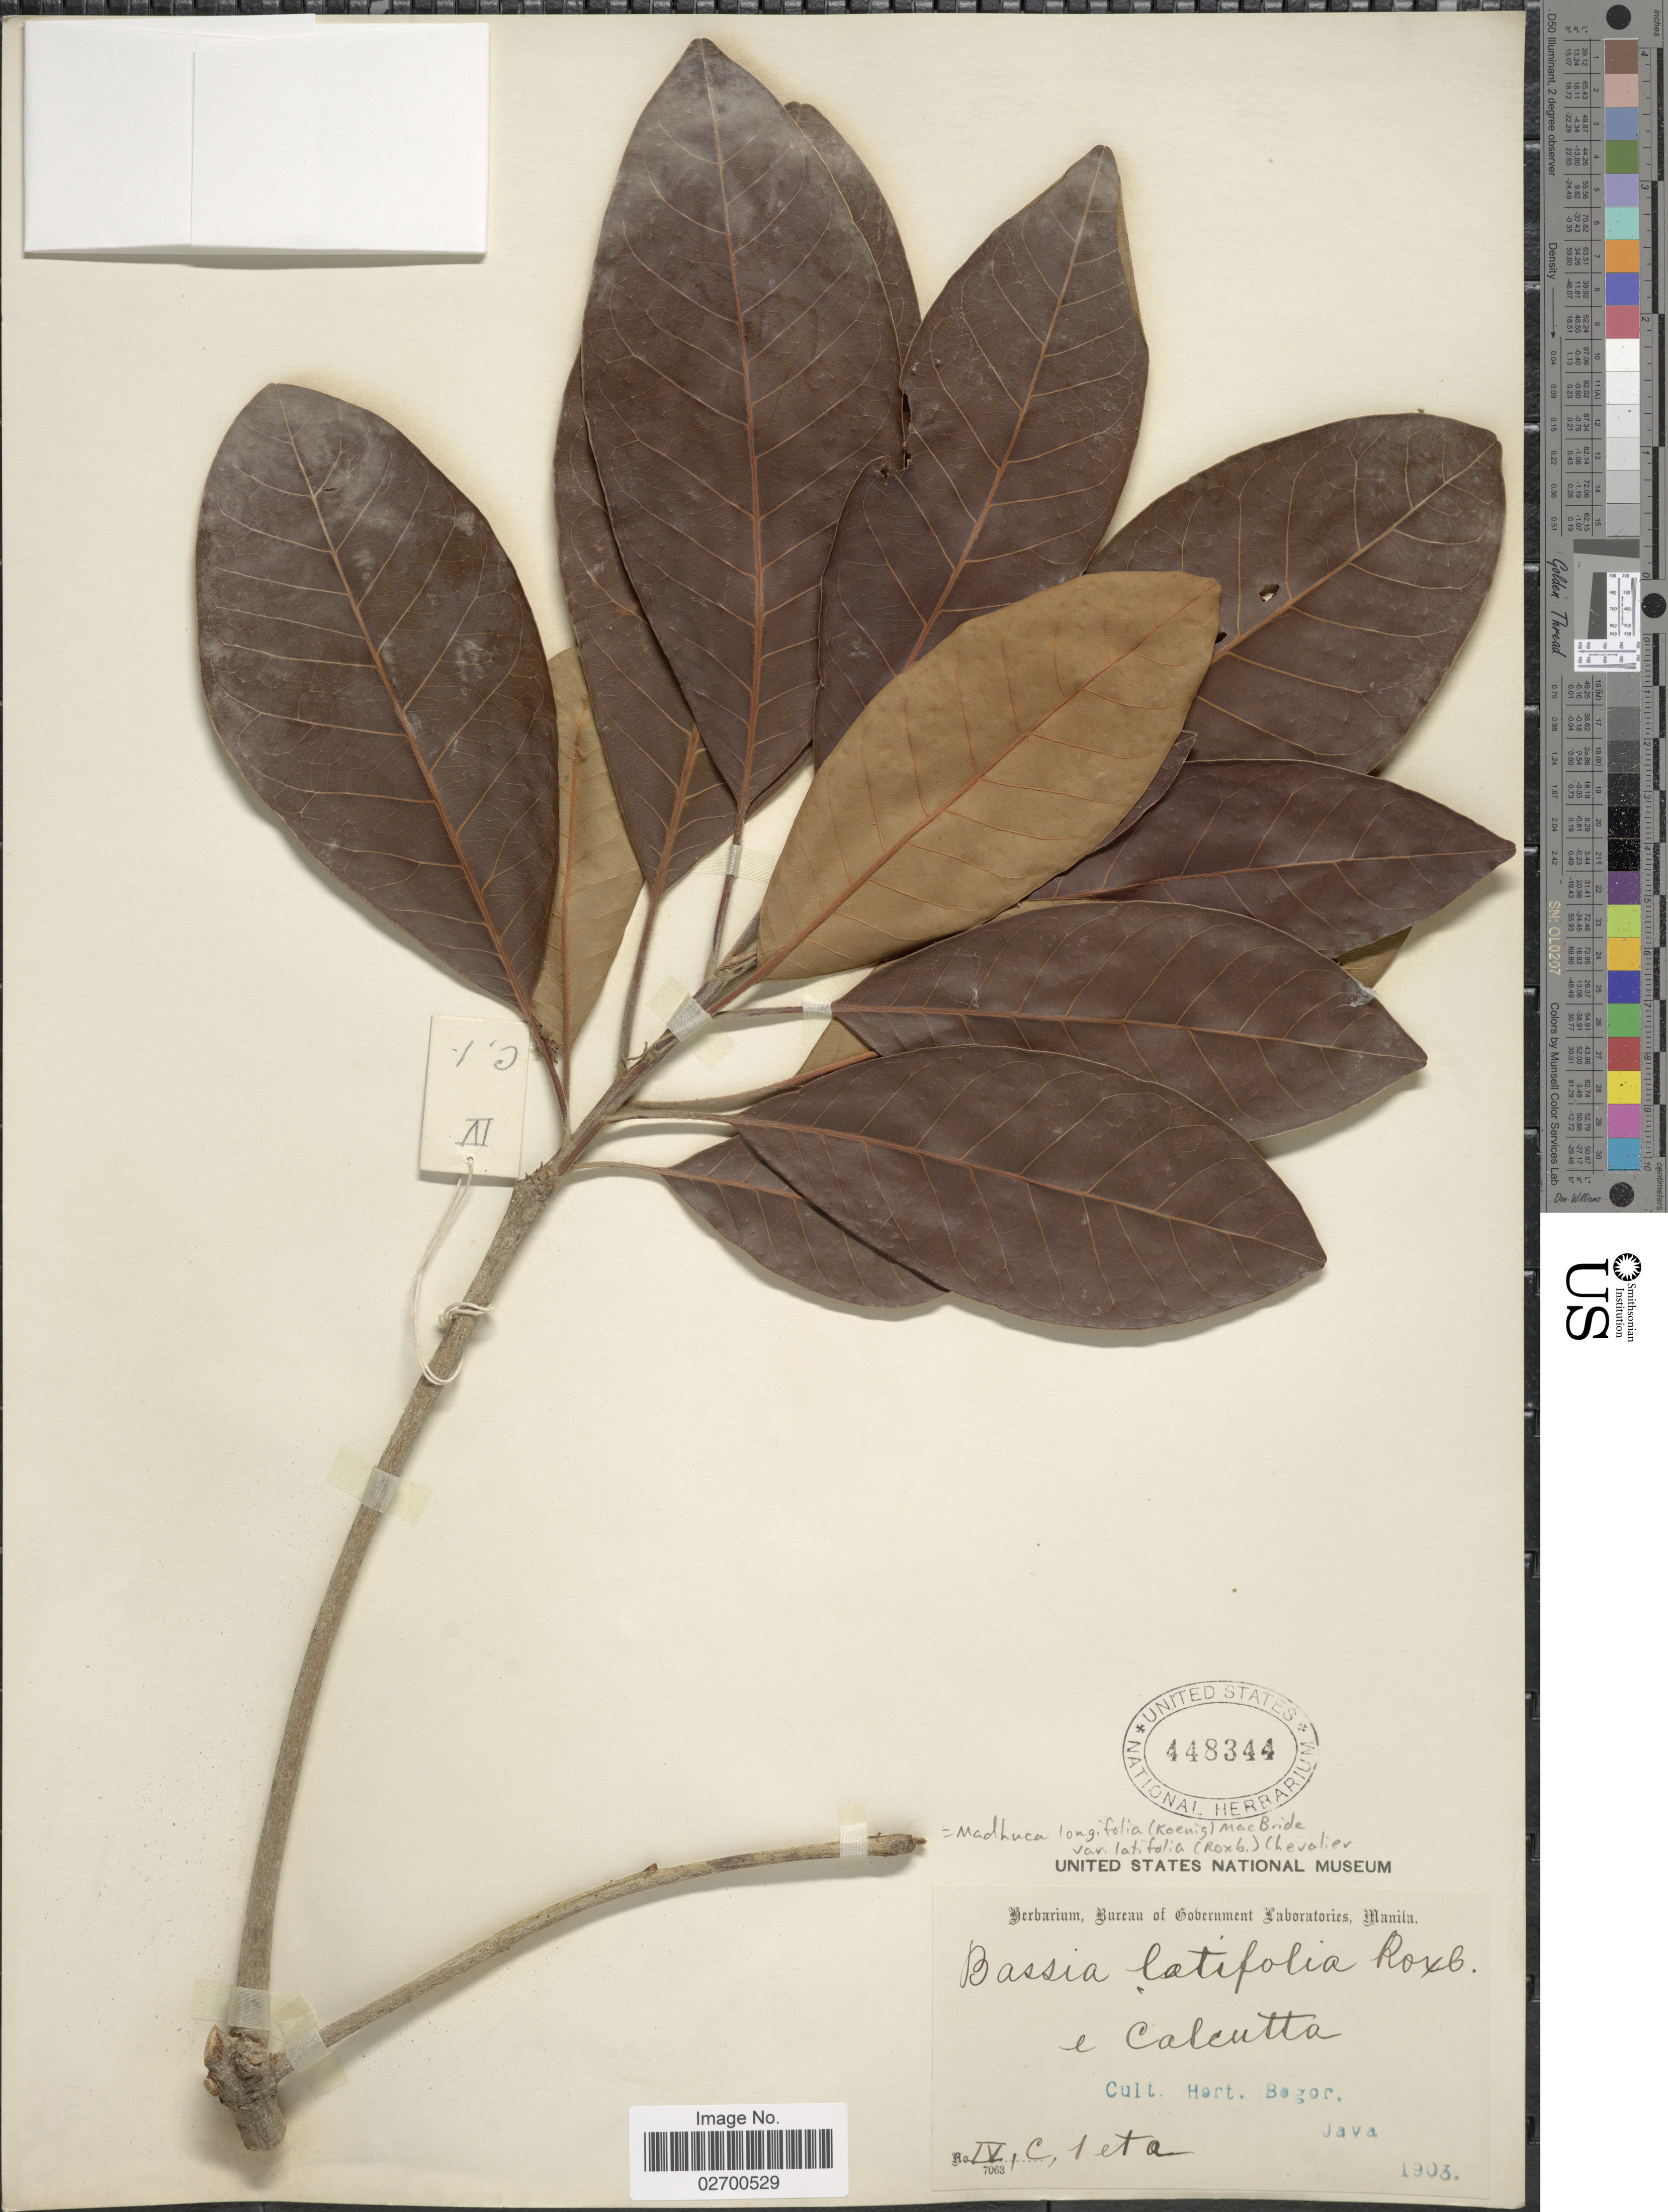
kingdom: Plantae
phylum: Tracheophyta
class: Magnoliopsida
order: Ericales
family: Sapotaceae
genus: Madhuca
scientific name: Madhuca longifolia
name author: (J. Koenig ex L.) J.F. Macbr.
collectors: Ex herb. Bureau of Government Laboratories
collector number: IV, C, 1 et a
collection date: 1903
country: Indonesia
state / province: Java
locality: E Calcutta. Cult. Hort. Bogor, Java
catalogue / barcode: US 448344